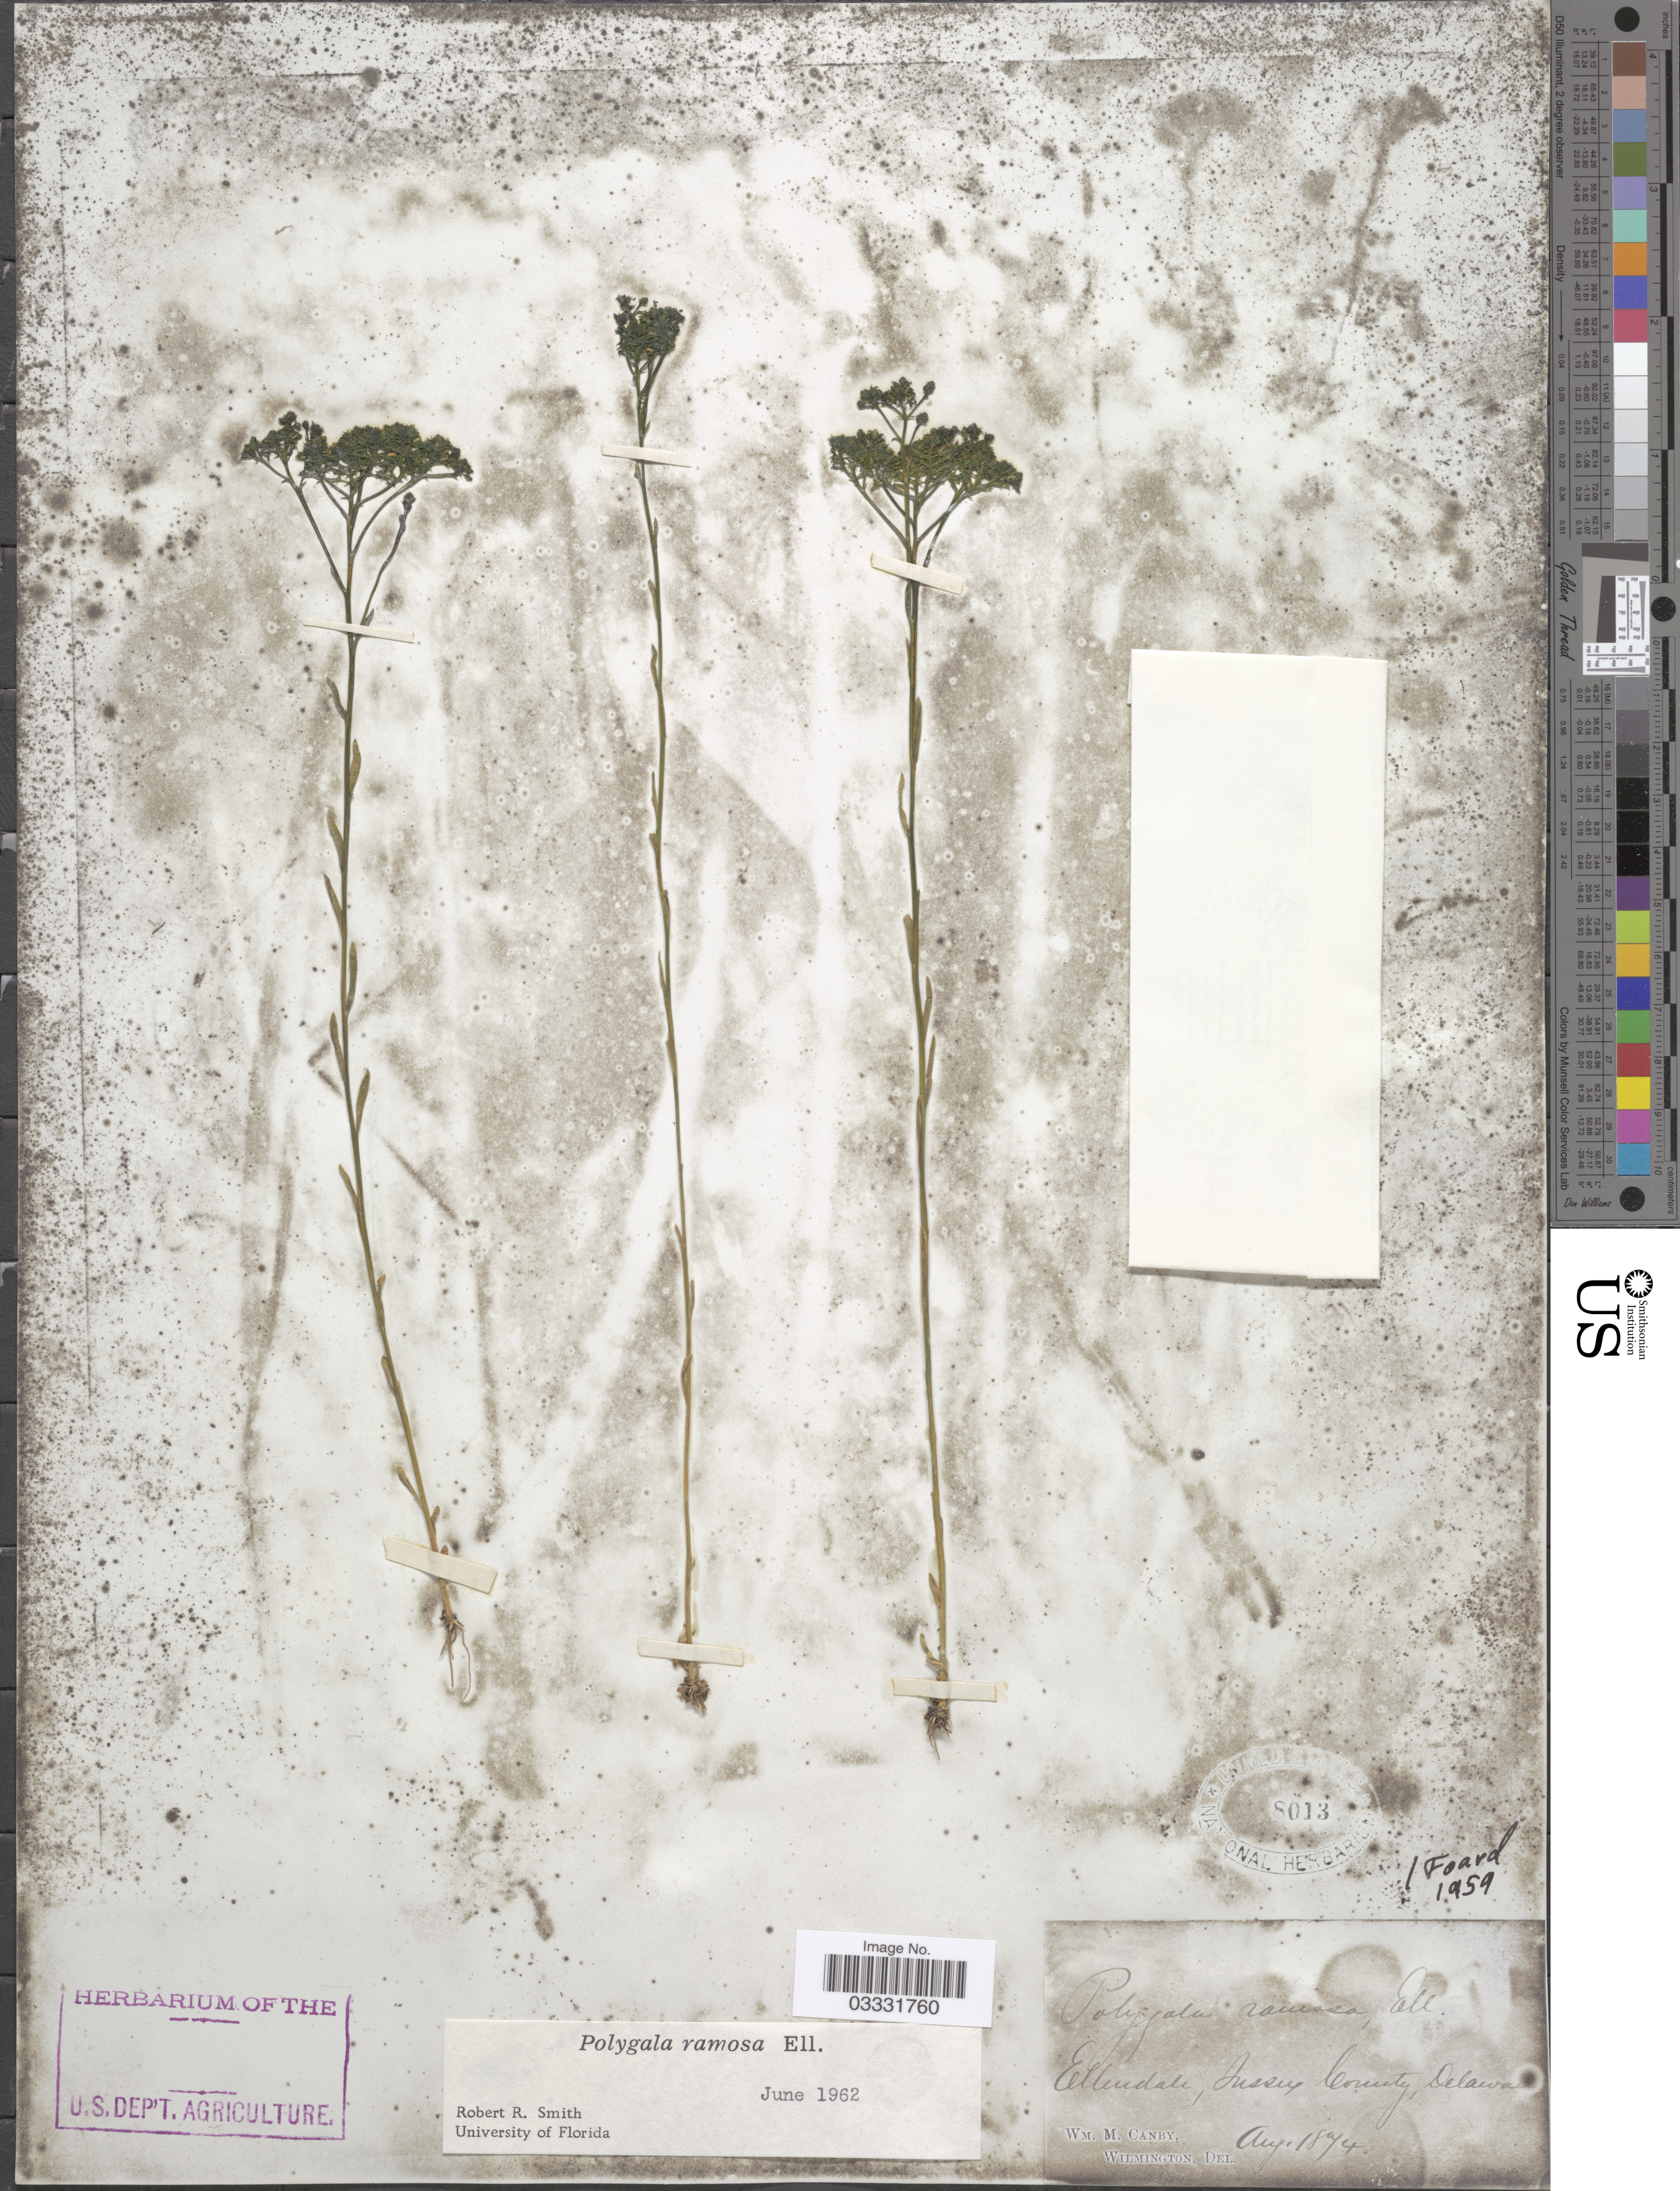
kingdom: Plantae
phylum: Tracheophyta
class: Magnoliopsida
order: Fabales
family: Polygalaceae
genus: Polygala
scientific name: Polygala ramosa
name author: Elliott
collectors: W. M. Canby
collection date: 1874-08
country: United States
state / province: Delaware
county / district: Sussex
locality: Ellendale, Sussex County.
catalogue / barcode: US 8013